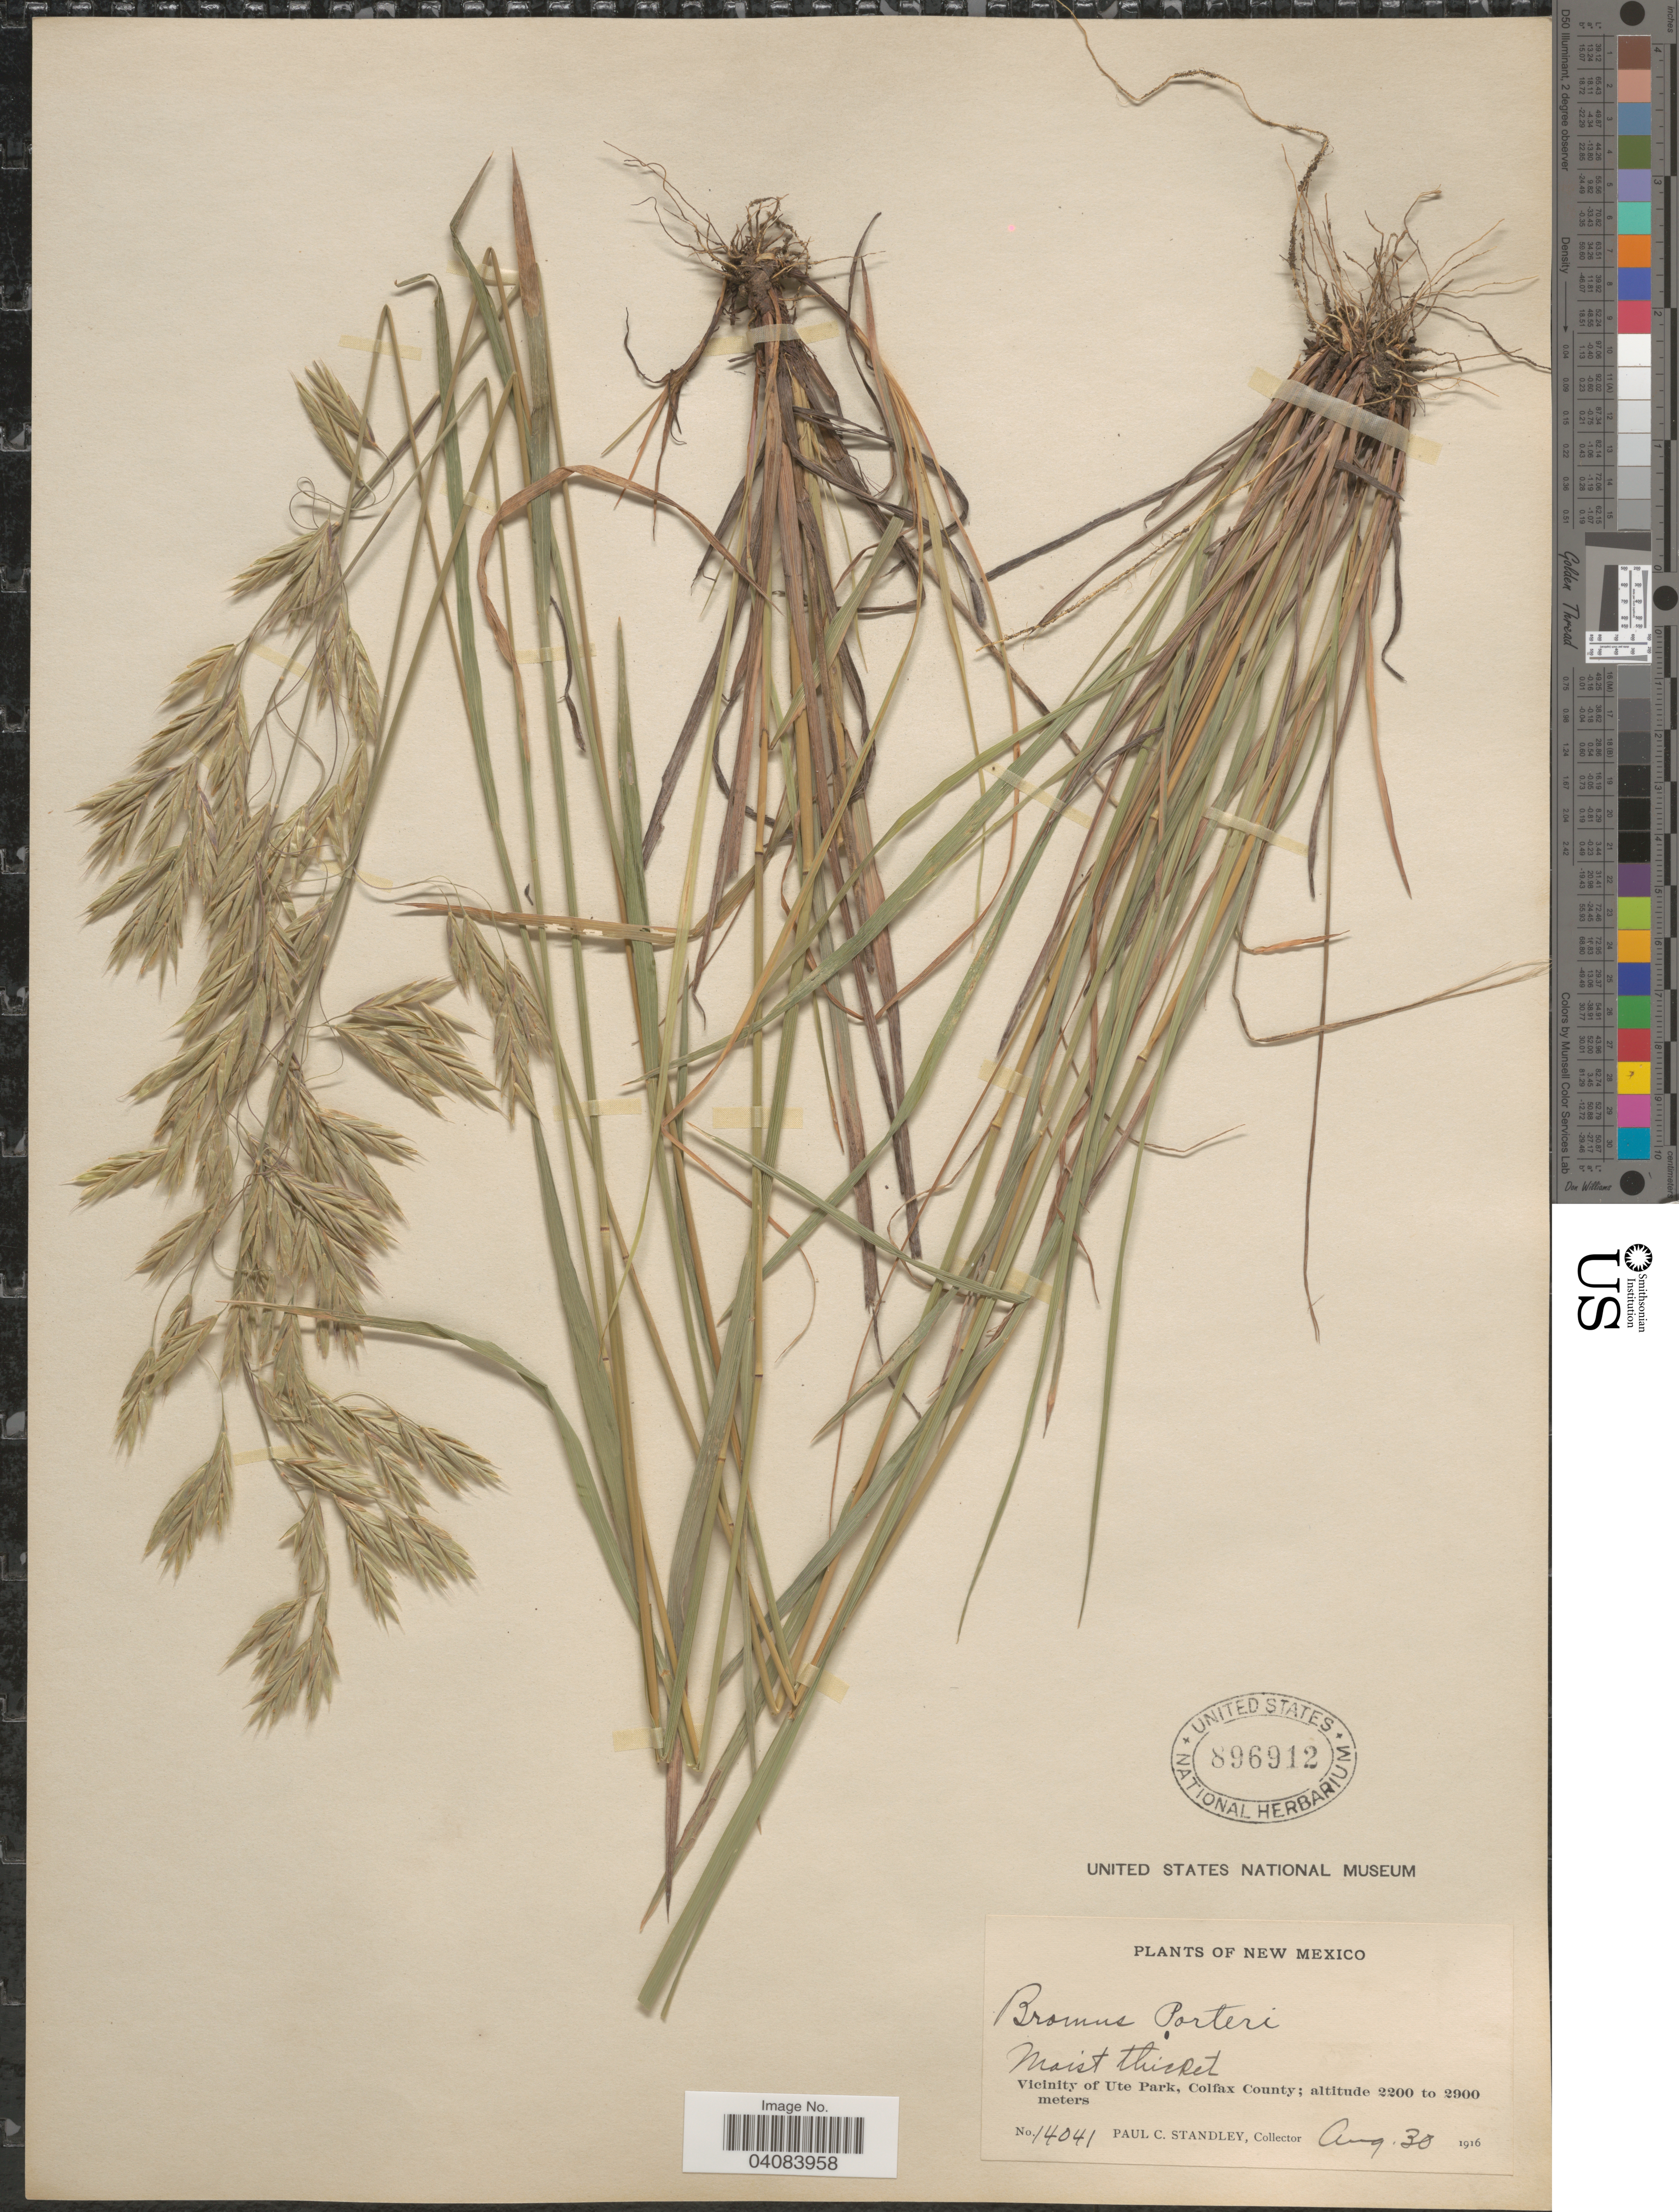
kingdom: Plantae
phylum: Tracheophyta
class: Liliopsida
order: Poales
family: Poaceae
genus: Bromus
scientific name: Bromus porteri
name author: (J.M. Coult.) Nash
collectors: P. C. Standley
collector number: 14041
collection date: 1916-08-30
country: United States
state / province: New Mexico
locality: Moist thicket. Vicinity of Ute Park, Colfax County.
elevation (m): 2200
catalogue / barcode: US 896912